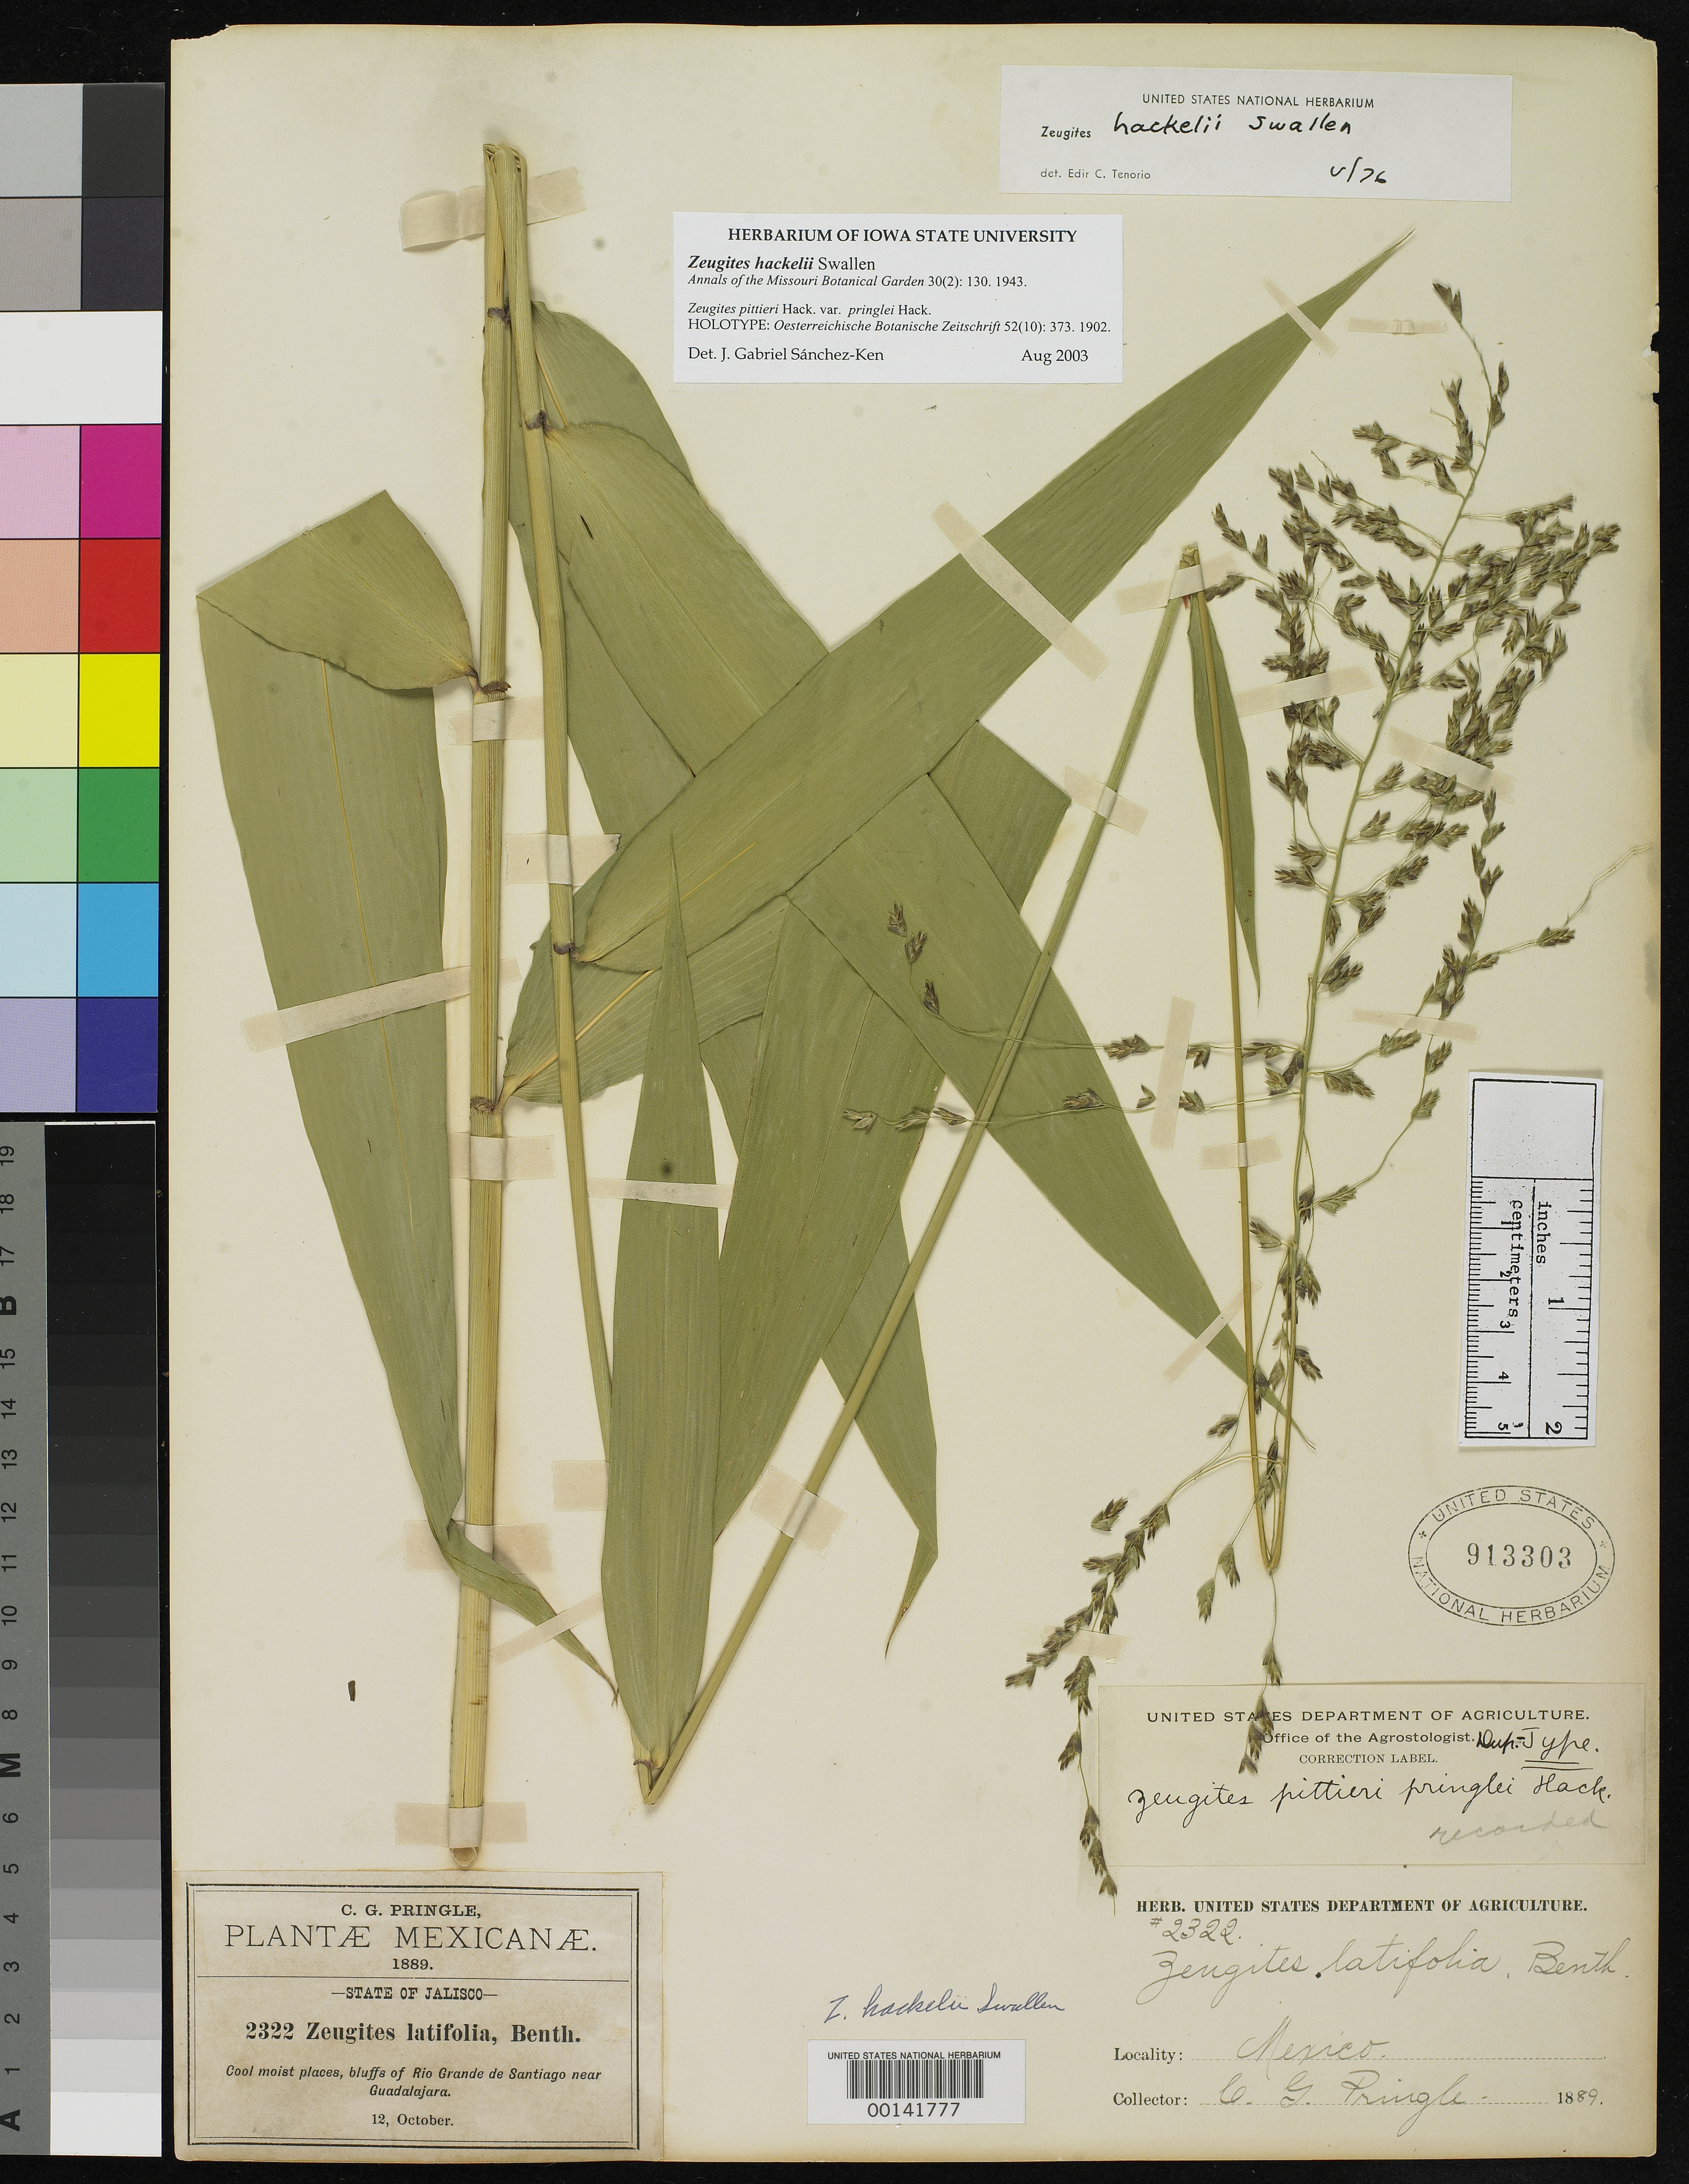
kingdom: Plantae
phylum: Tracheophyta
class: Liliopsida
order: Poales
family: Poaceae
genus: Zeugites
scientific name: Zeugites pittieri var. pringlei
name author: Hack.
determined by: Sánchez-Ken, J. G.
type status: Isotype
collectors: C. G. Pringle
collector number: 2322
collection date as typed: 12 Oct 1889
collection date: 1889-10-12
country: Mexico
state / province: Jalisco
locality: Cool moist places, bluffs of Rio Grande de Santiago near Guadalajara.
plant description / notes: Also an isotype of Zeugites hackelii Swallen, nom. nov. (non Z. pringlei Scribn.).; Also an isotype of Zeugites pittieri var. pringlei Hack. (non Z. pringlei Scribn.).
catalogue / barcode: US 913303